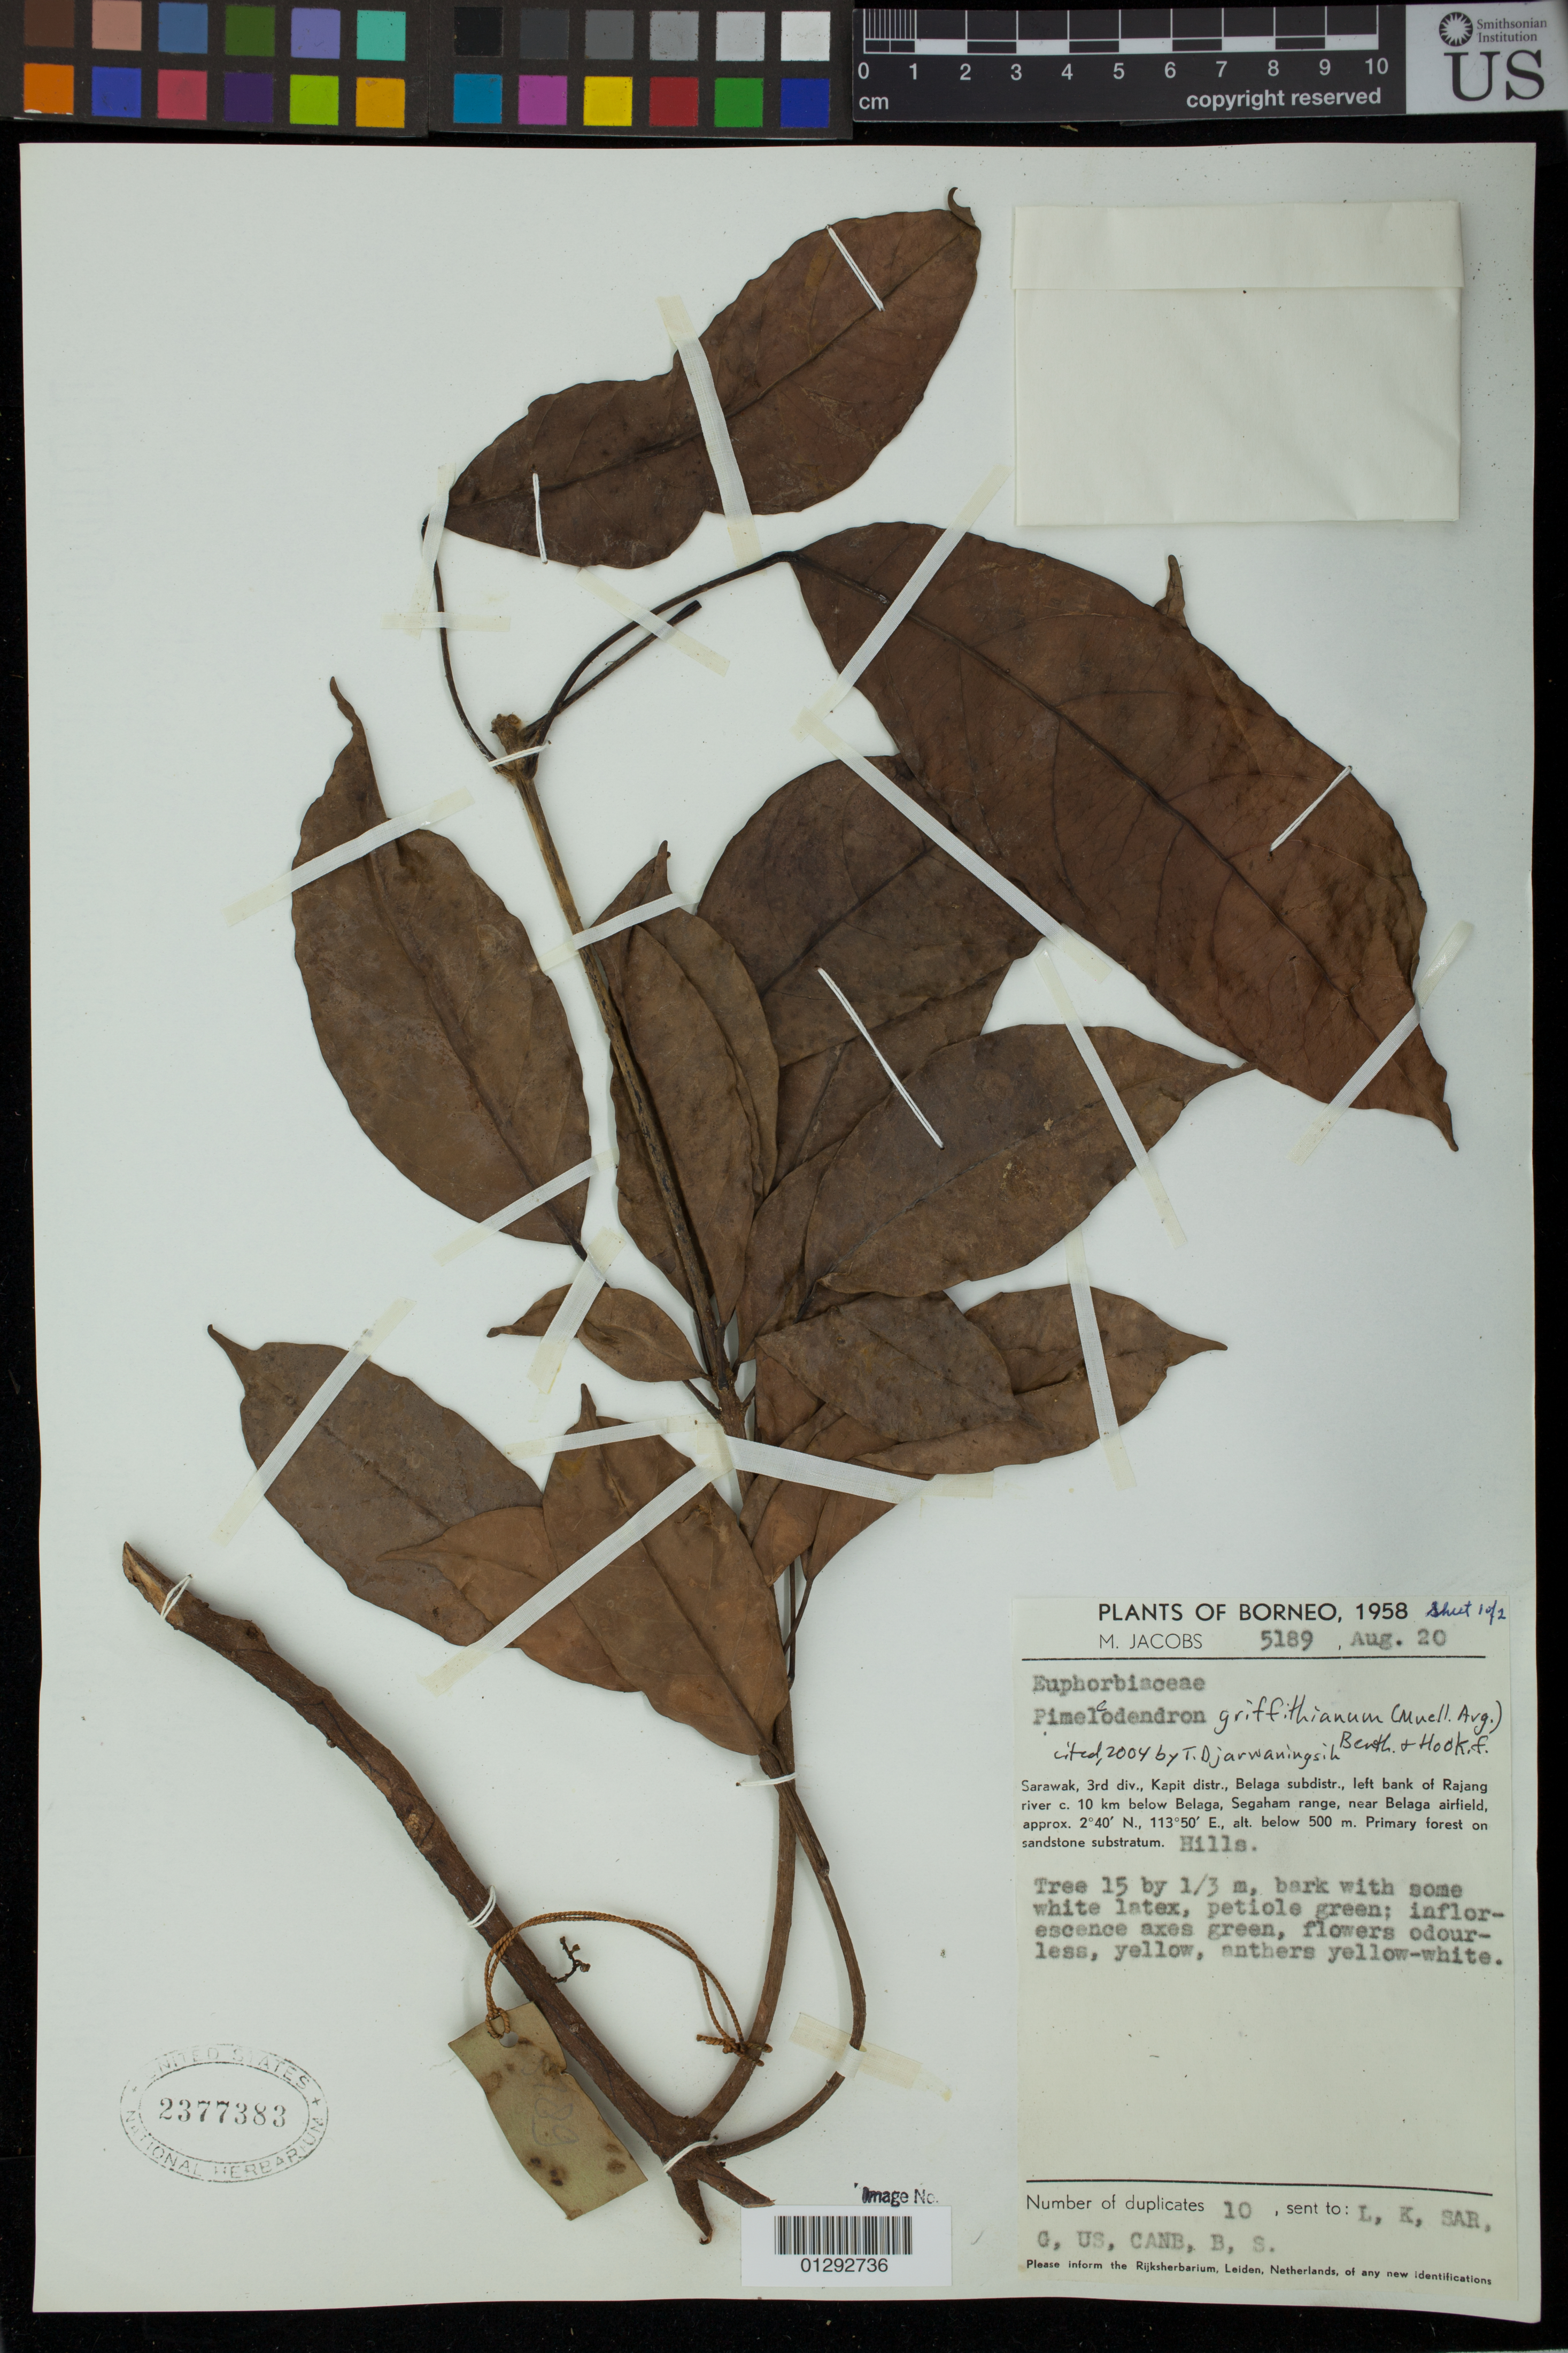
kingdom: Plantae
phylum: Tracheophyta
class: Magnoliopsida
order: Malpighiales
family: Euphorbiaceae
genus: Pimelodendron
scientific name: Pimelodendron griffithianum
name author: (Müll. Arg.) Benth. ex Hook. f.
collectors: M. Jacobs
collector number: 5189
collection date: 1958-08-20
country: Malaysia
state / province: Sarawak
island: Borneo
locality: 3rd division. Kepit district, Belaga subdistrict, left bank of Rejang river c. 10 km below Belaga, Segaham range, near Belaga airfield.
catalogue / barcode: US 2377383